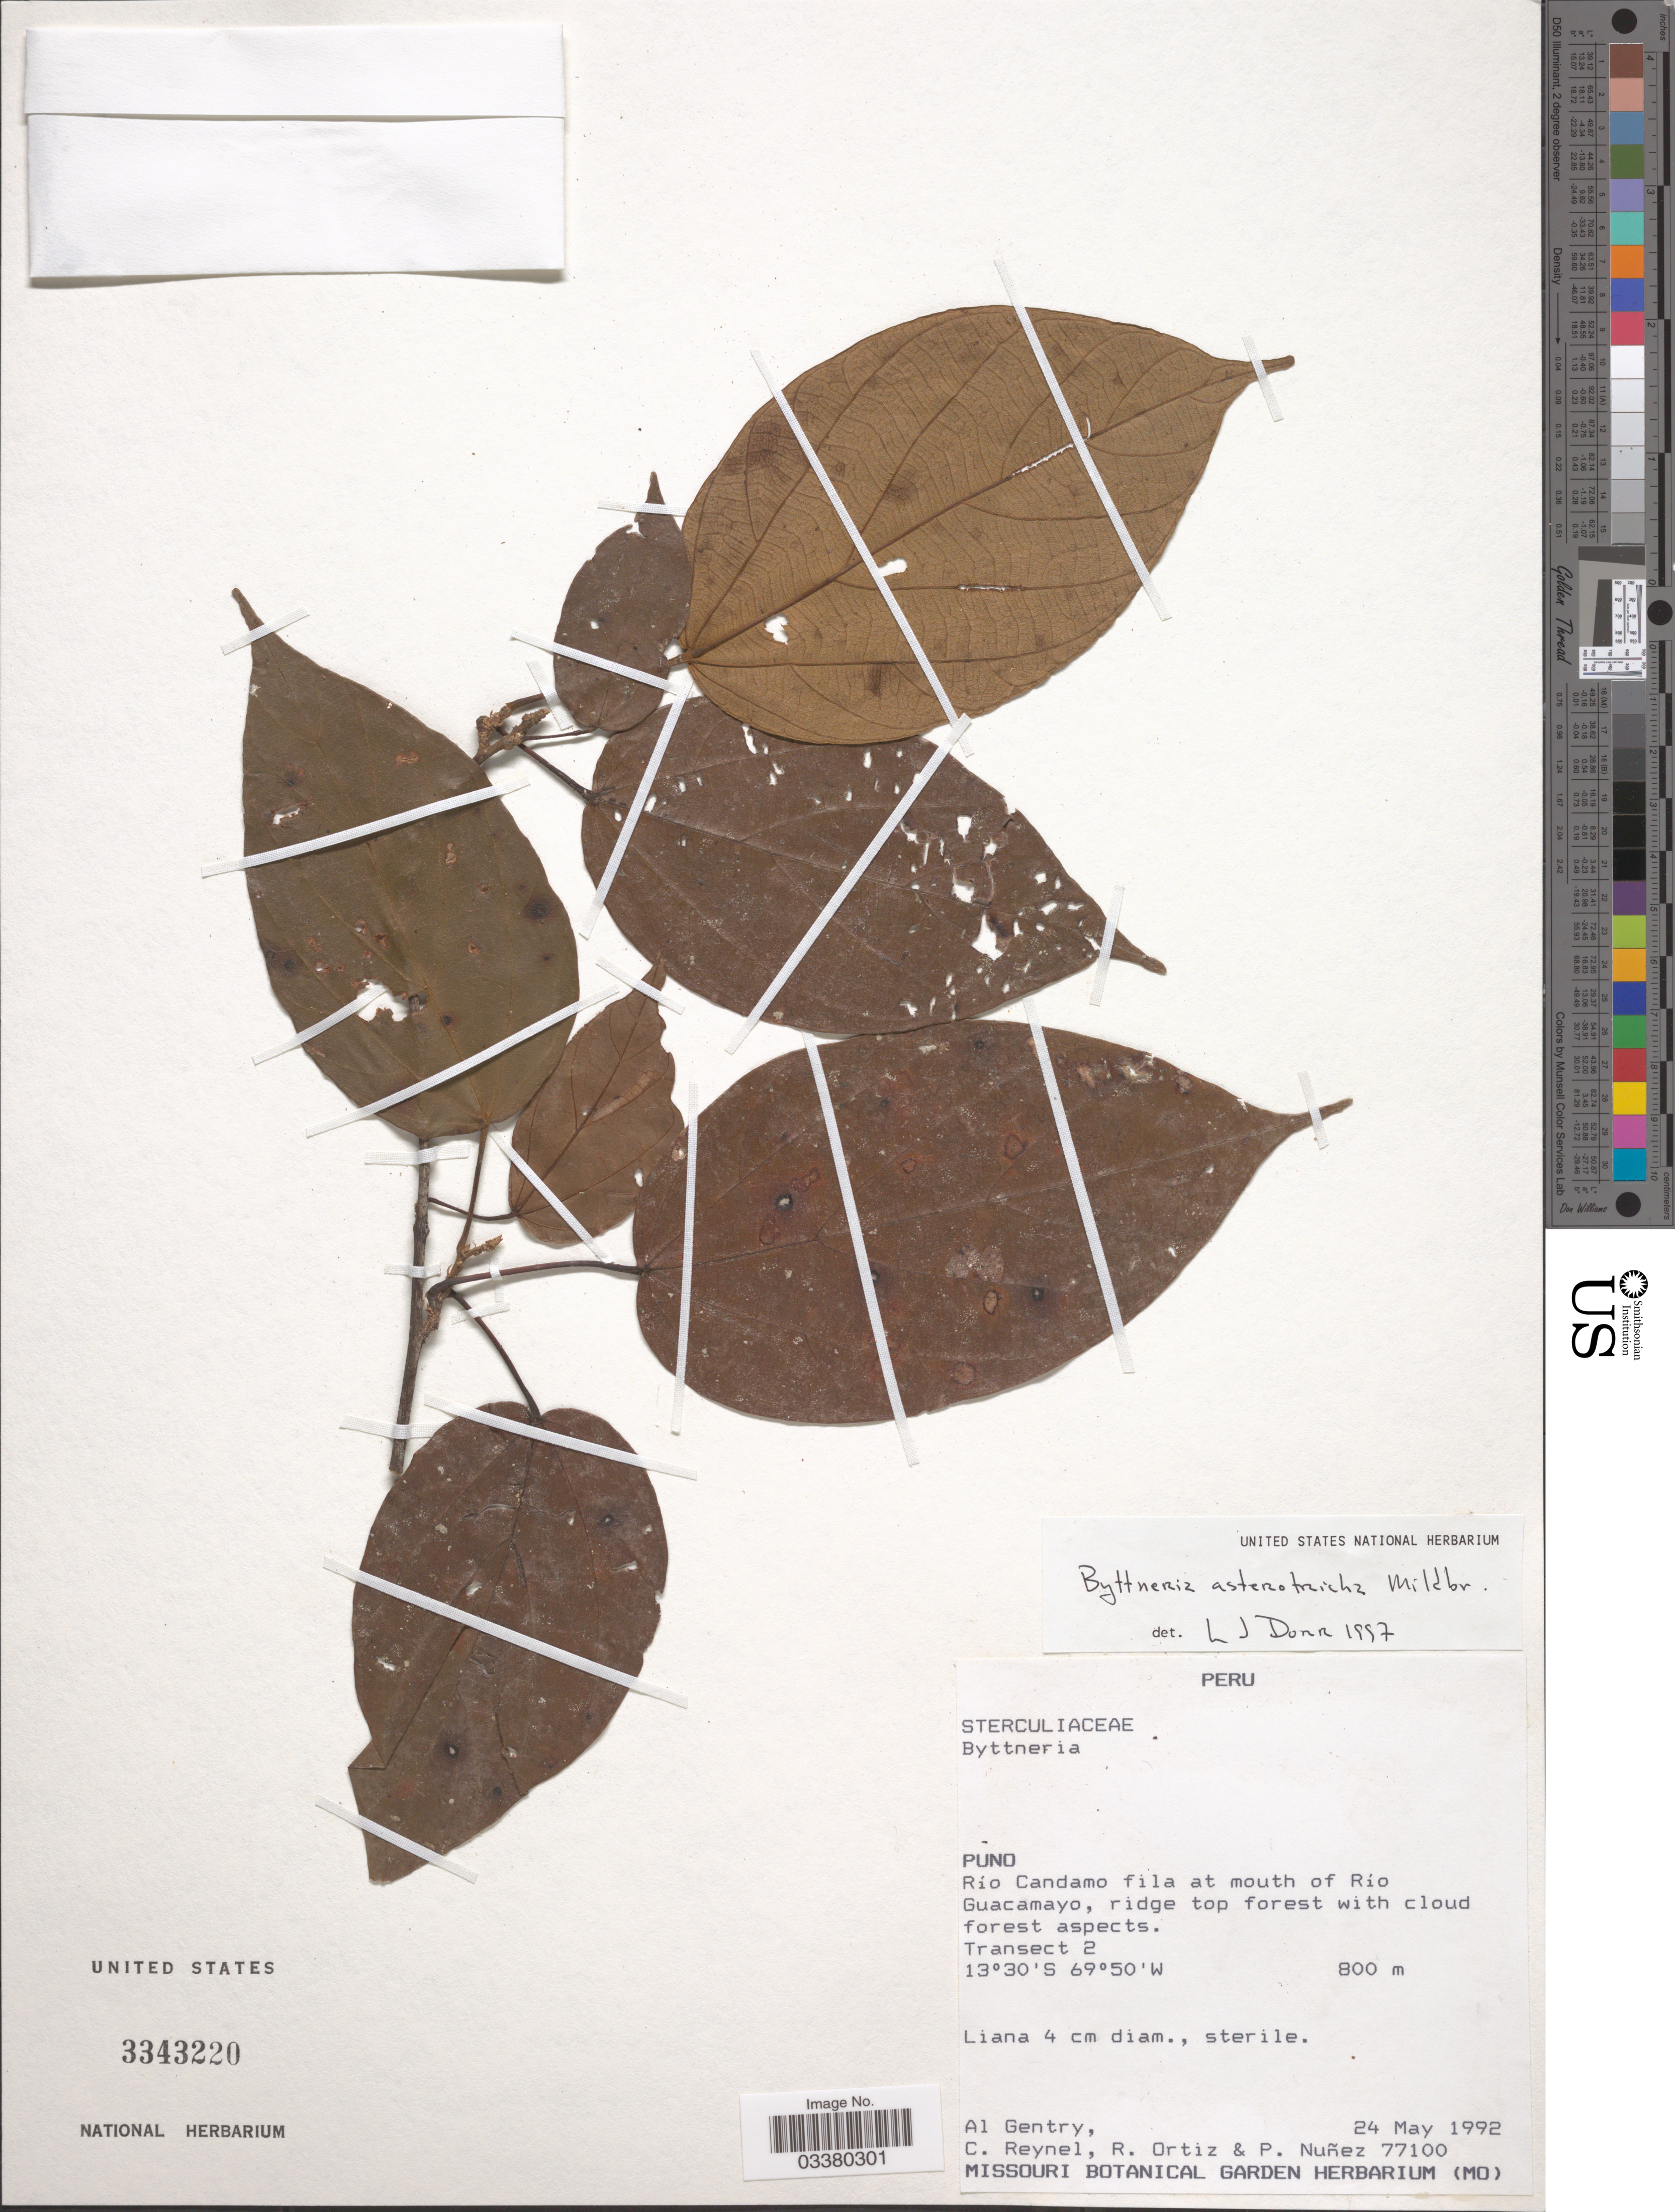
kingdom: Plantae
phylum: Tracheophyta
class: Magnoliopsida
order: Malvales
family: Malvaceae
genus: Byttneria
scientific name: Byttneria asterotricha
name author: Mildbr.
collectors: A. H. Gentry, C. Reynel, R. Ortiz & P. Nuñez V.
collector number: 77100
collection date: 1992-05-24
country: Peru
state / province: Puno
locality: Río Candamo fila at mouth of Río Guacamayo, ridge top forest with cloud forest aspects. Transect 2.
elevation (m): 800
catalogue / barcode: US 3343220